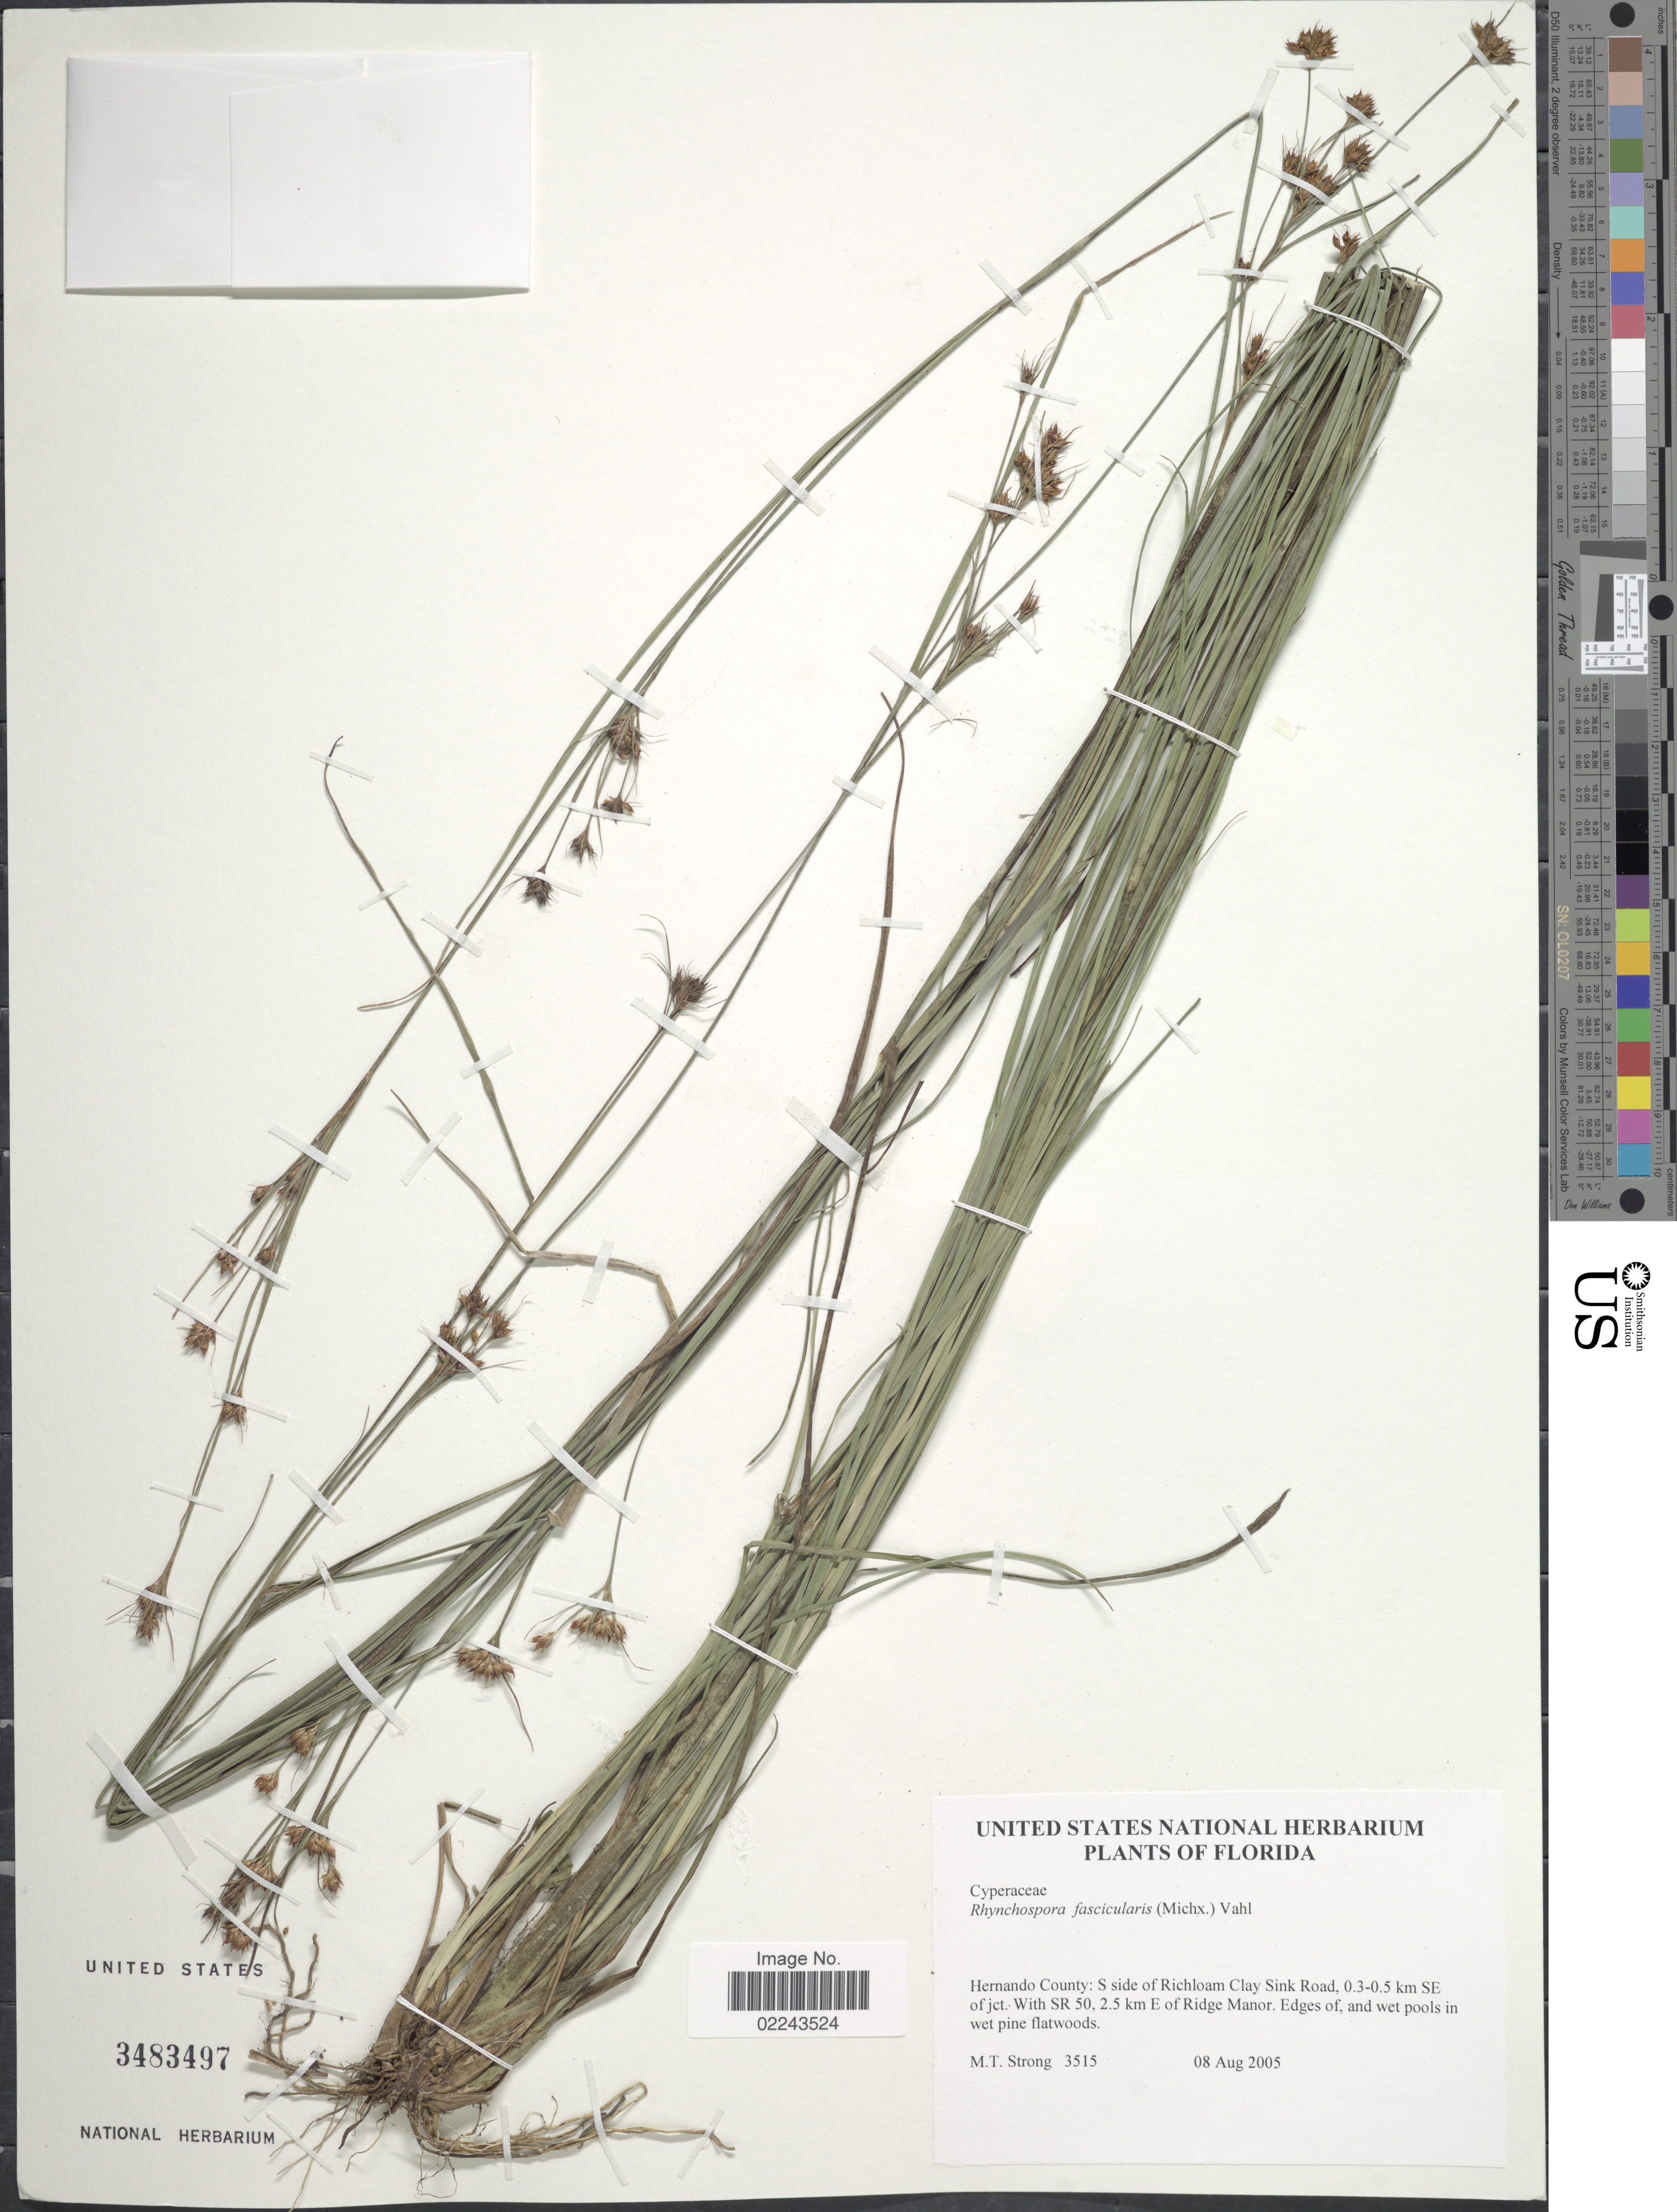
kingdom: Plantae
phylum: Tracheophyta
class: Liliopsida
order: Poales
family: Cyperaceae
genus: Rhynchospora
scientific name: Rhynchospora fascicularis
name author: (Michx.) Vahl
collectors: M. T. Strong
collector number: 3515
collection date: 2005-08-08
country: United States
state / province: Florida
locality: Hernando County, S side of rich loam Clay Sink Road, 0.3-0.5 km SE of jct with SR 50, 2.5 km E of Ridge Manor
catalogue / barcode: US 3483497